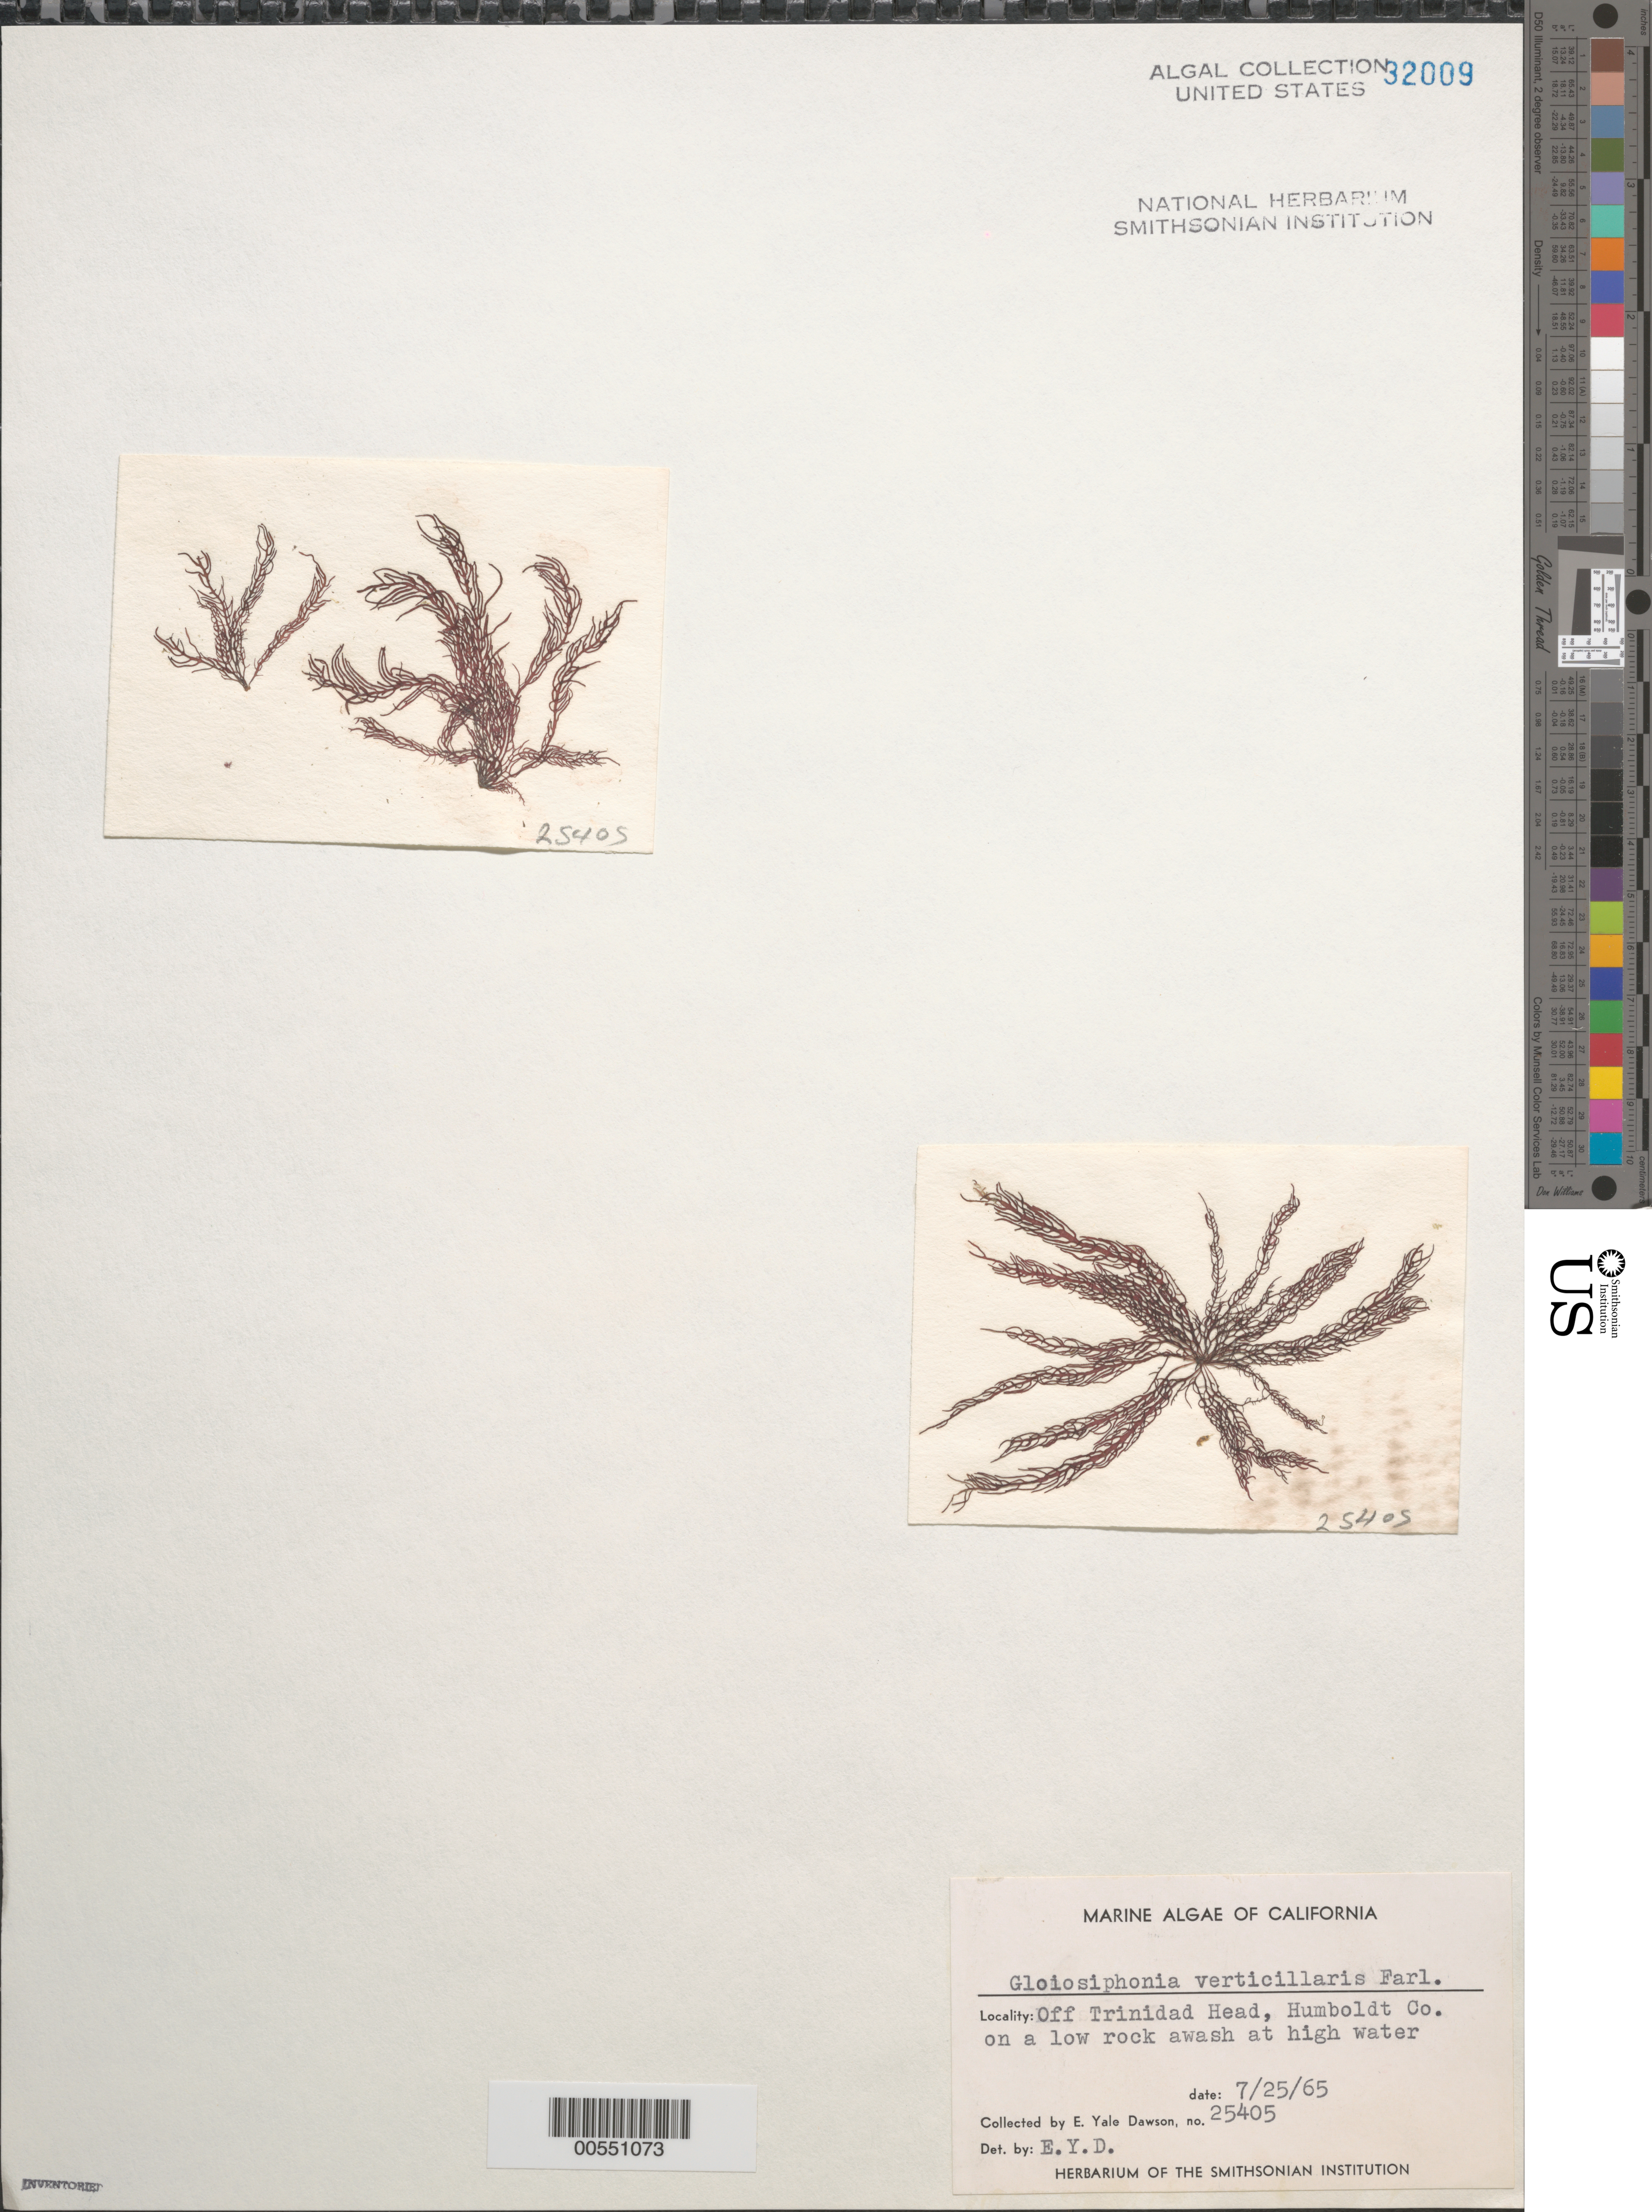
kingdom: Plantae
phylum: Rhodophyta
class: Florideophyceae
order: Gigartinales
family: Gloiosiphoniaceae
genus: Gloiosiphonia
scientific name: Gloiosiphonia verticillaris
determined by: Dawson, E. Y.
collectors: E. Y. Dawson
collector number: EYD 25405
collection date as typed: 25 Jul 1965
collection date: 1965-07-25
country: United States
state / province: California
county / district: Humboldt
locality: Off Trinidad Head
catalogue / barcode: US 32009